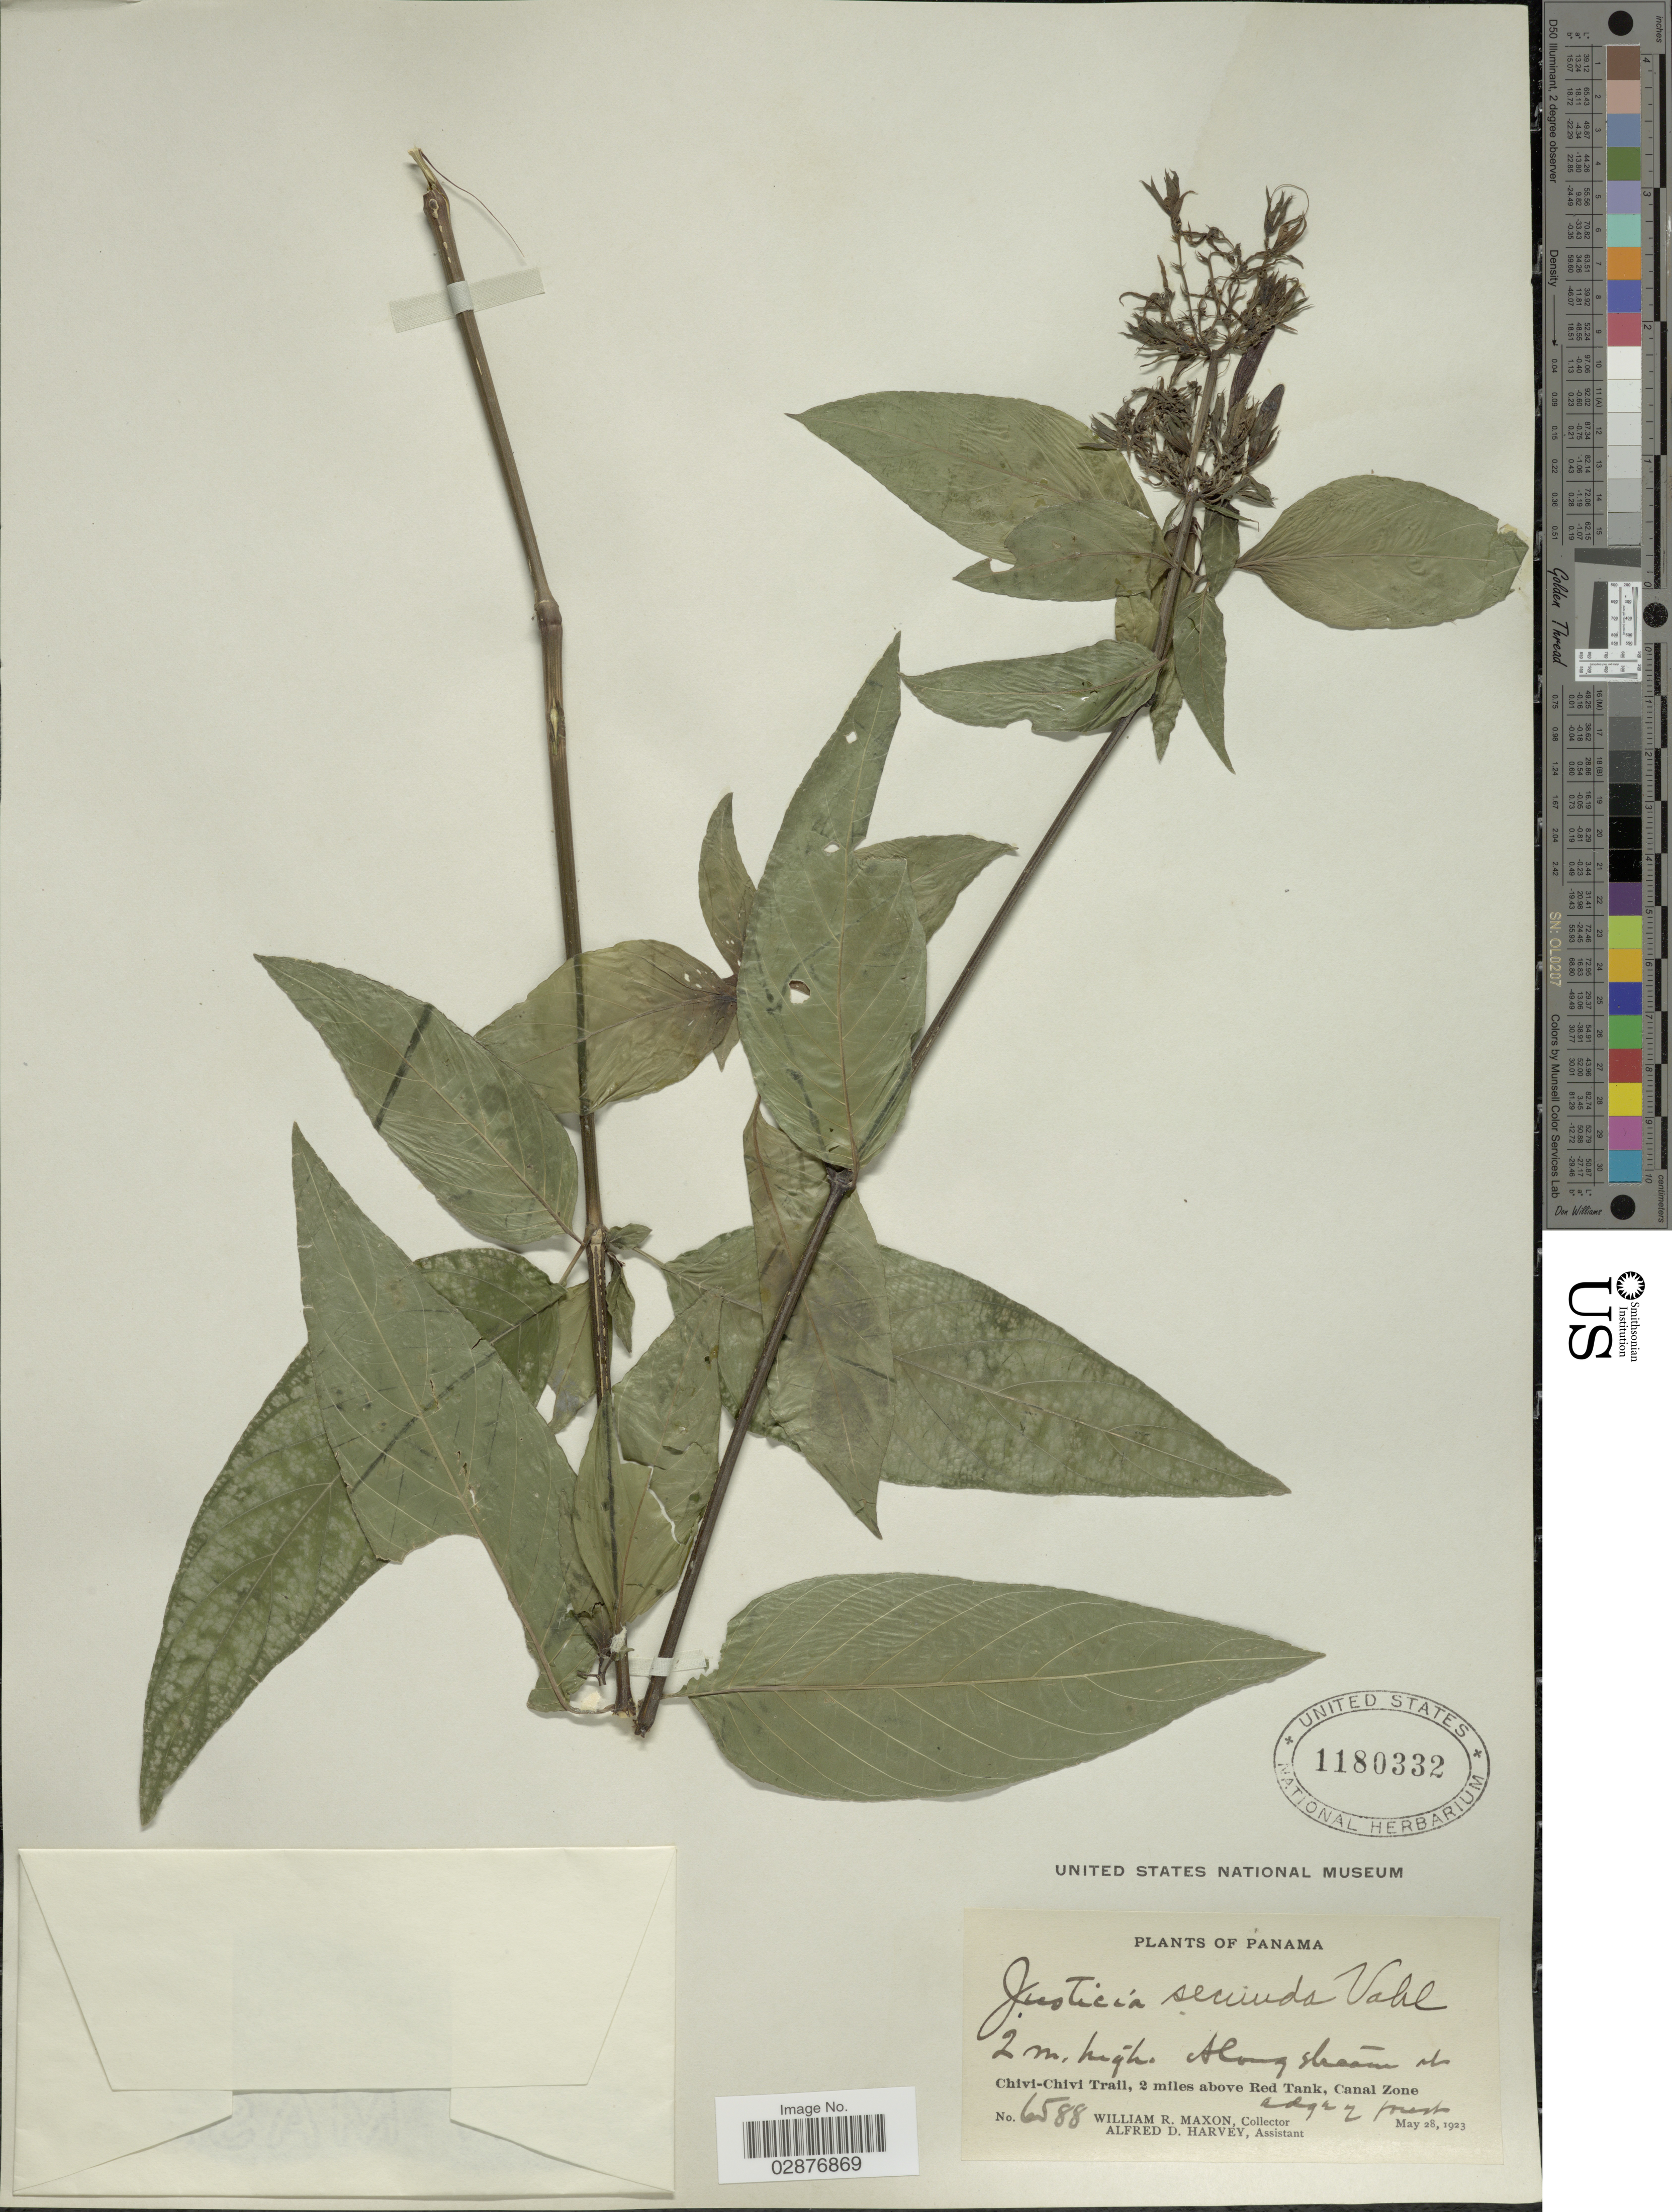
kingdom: Plantae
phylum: Tracheophyta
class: Magnoliopsida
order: Lamiales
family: Acanthaceae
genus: Justicia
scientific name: Justicia secunda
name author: Vahl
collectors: W. R. Maxon & A. D. Harvey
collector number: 6588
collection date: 1923-05-28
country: Panama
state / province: Colón / Panamá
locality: Along stream at Chivi-Chivi Trail, 2 miles above Red Tank, Canal Zone.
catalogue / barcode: US 1180332